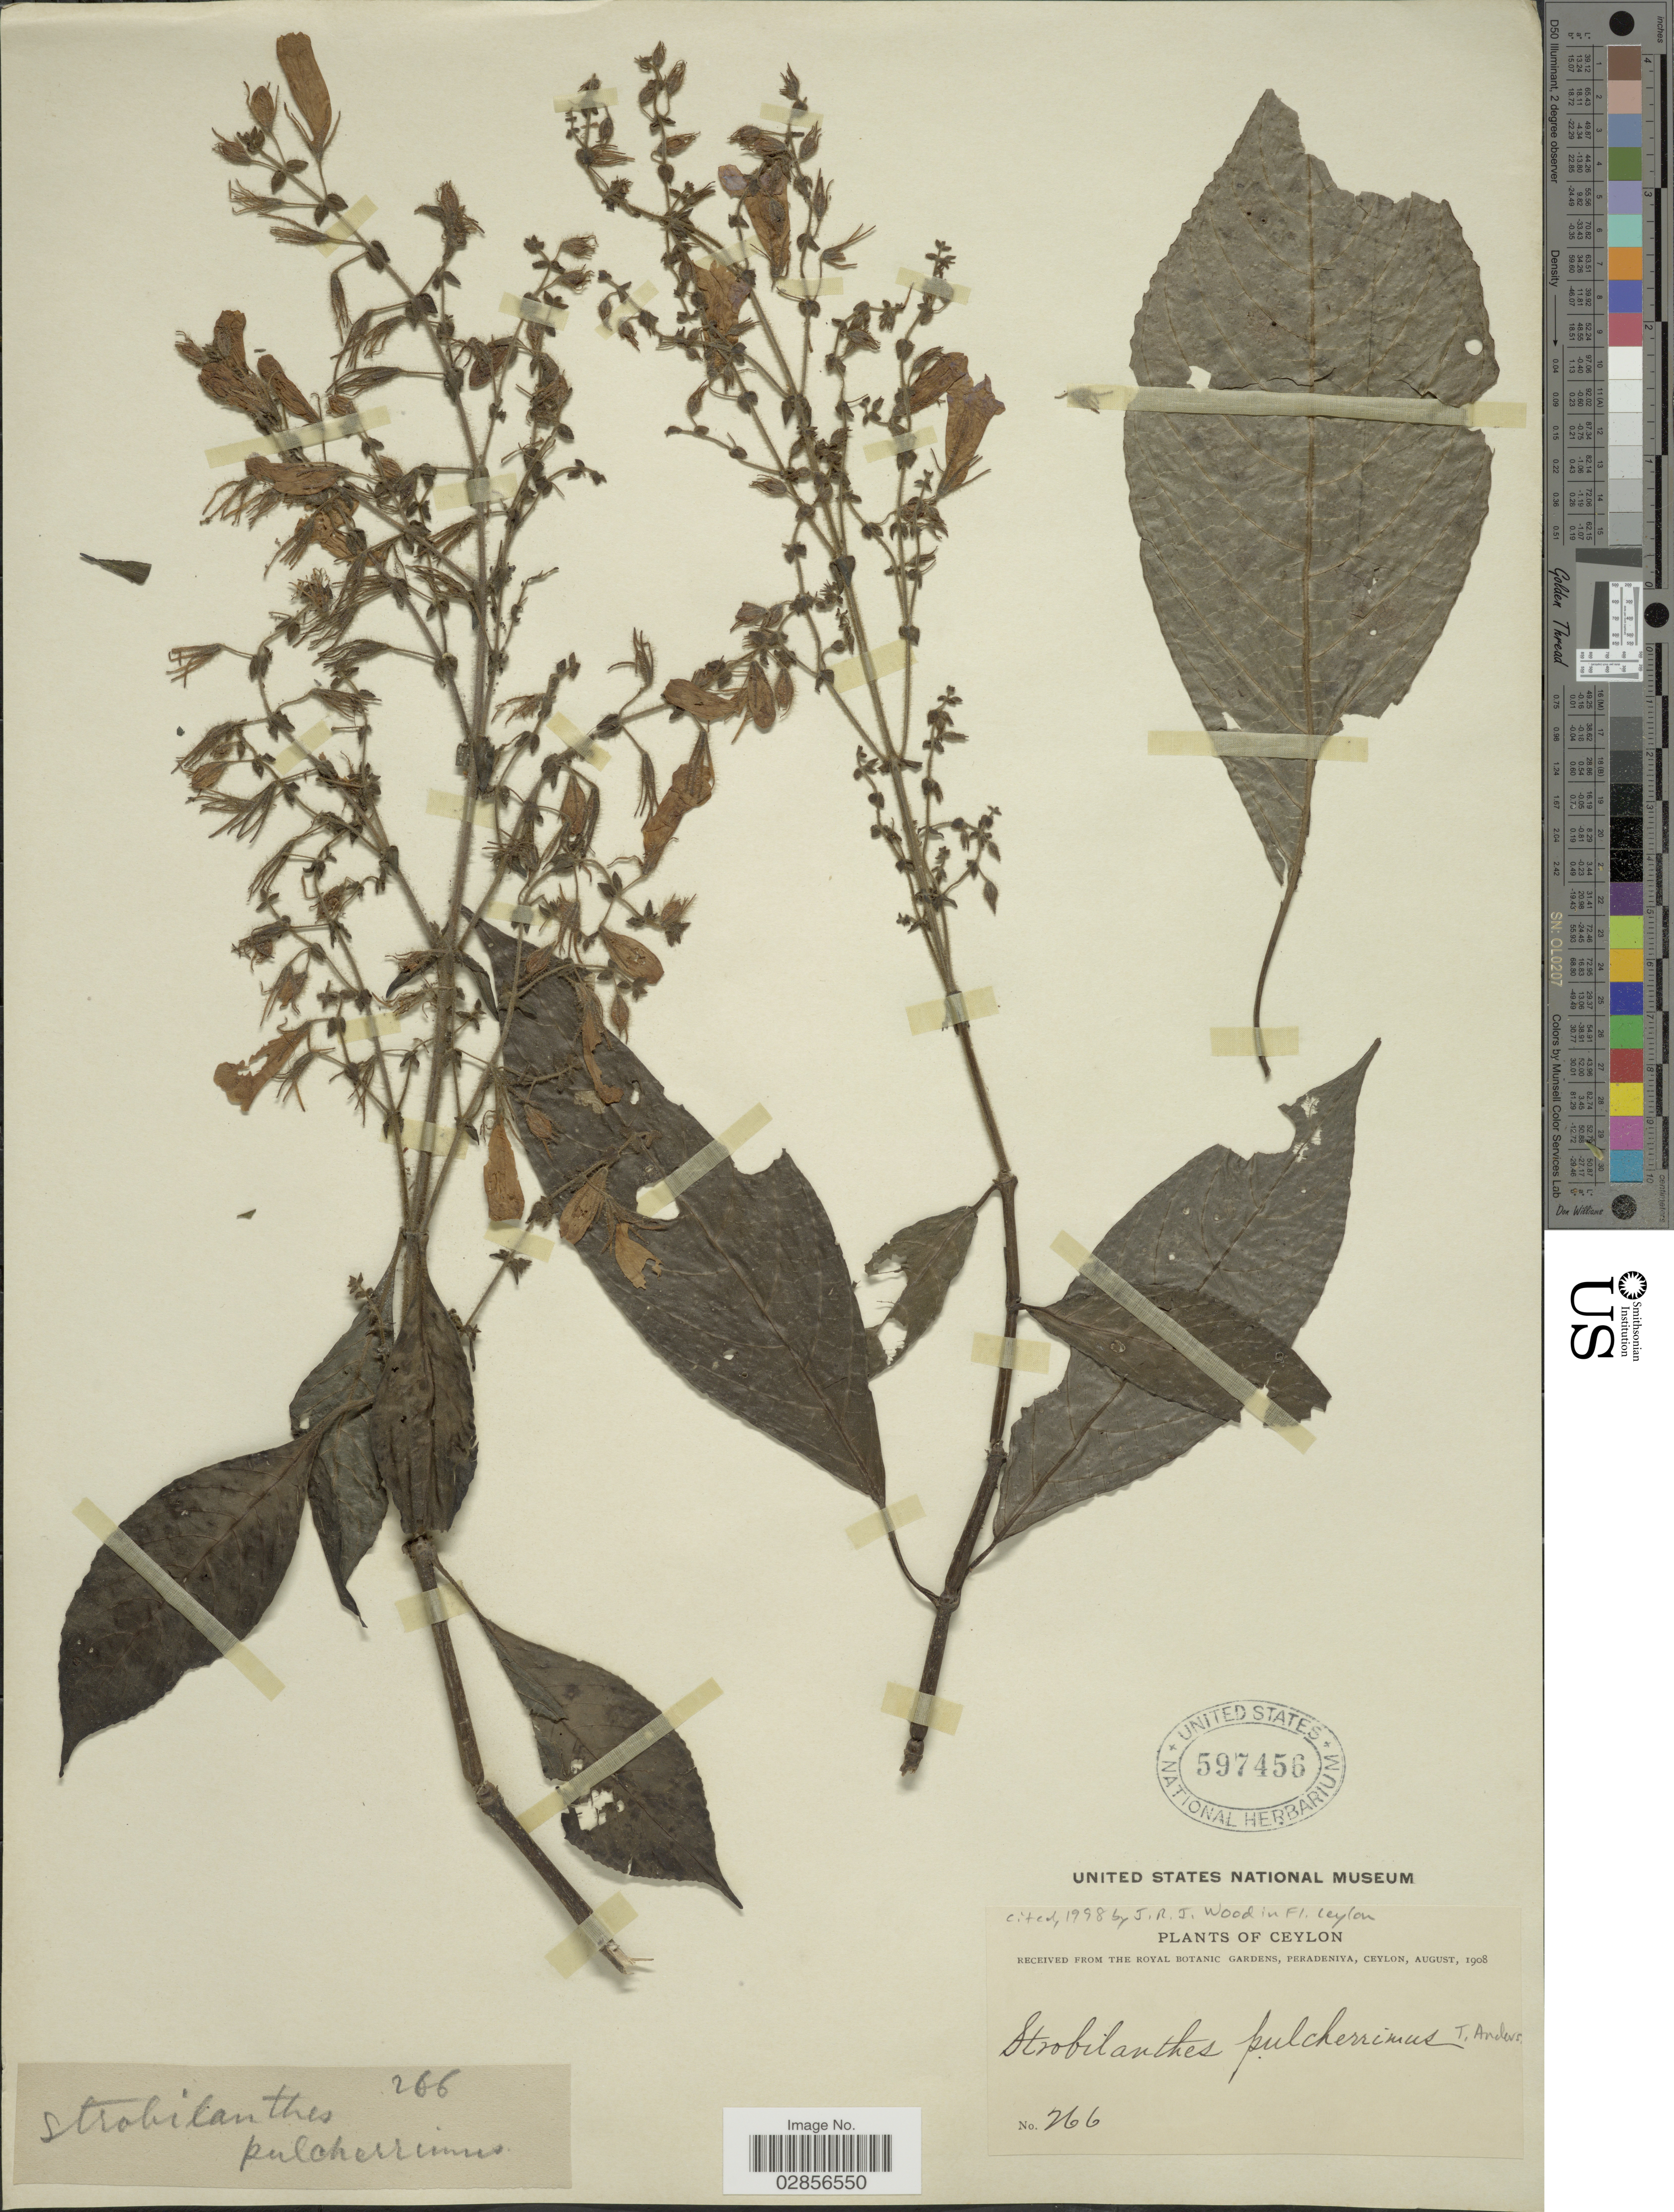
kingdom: Plantae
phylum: Tracheophyta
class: Magnoliopsida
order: Lamiales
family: Acanthaceae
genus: Strobilanthes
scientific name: Strobilanthes pulcherrima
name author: T. Anderson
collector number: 266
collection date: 1908-08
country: Sri Lanka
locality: Ceylon.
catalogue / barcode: US 597456